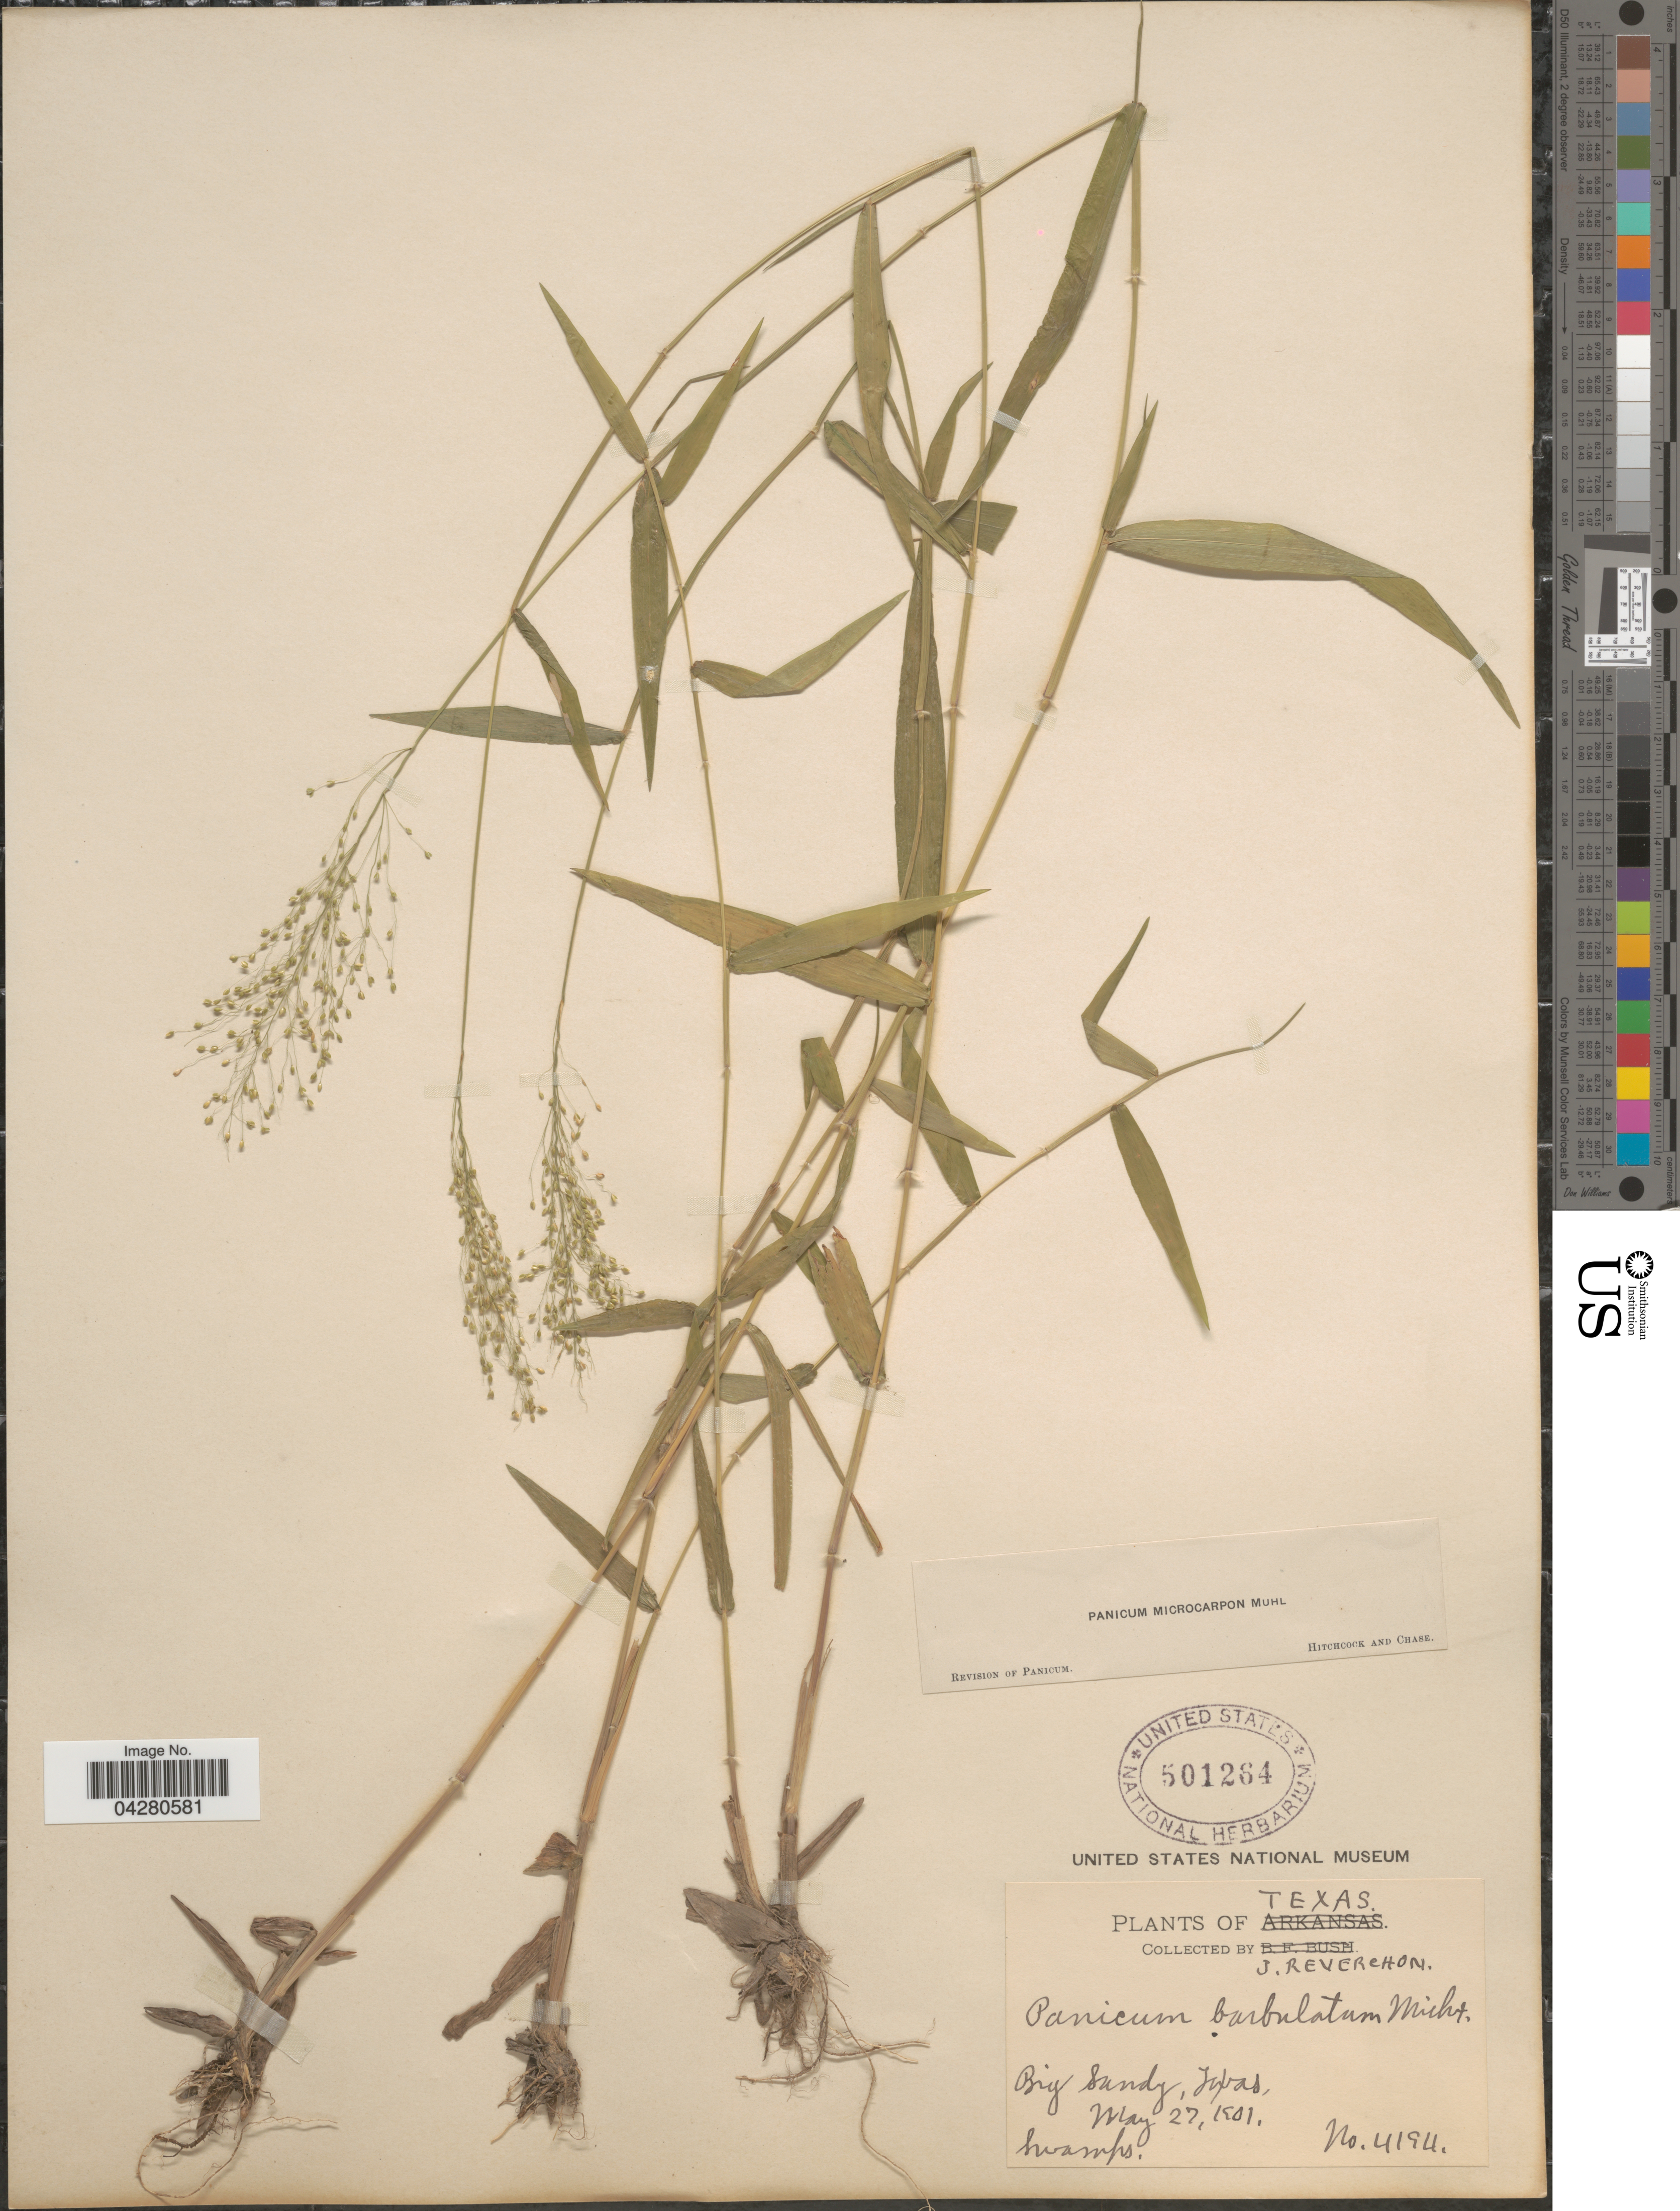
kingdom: Plantae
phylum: Tracheophyta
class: Liliopsida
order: Poales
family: Poaceae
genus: Dichanthelium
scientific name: Dichanthelium dichotomum var. dichotomum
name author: (L.) Gould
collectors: J. Reverchon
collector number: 4194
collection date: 1901-05-27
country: United States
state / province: Texas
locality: Big Sandy.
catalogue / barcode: US 501264